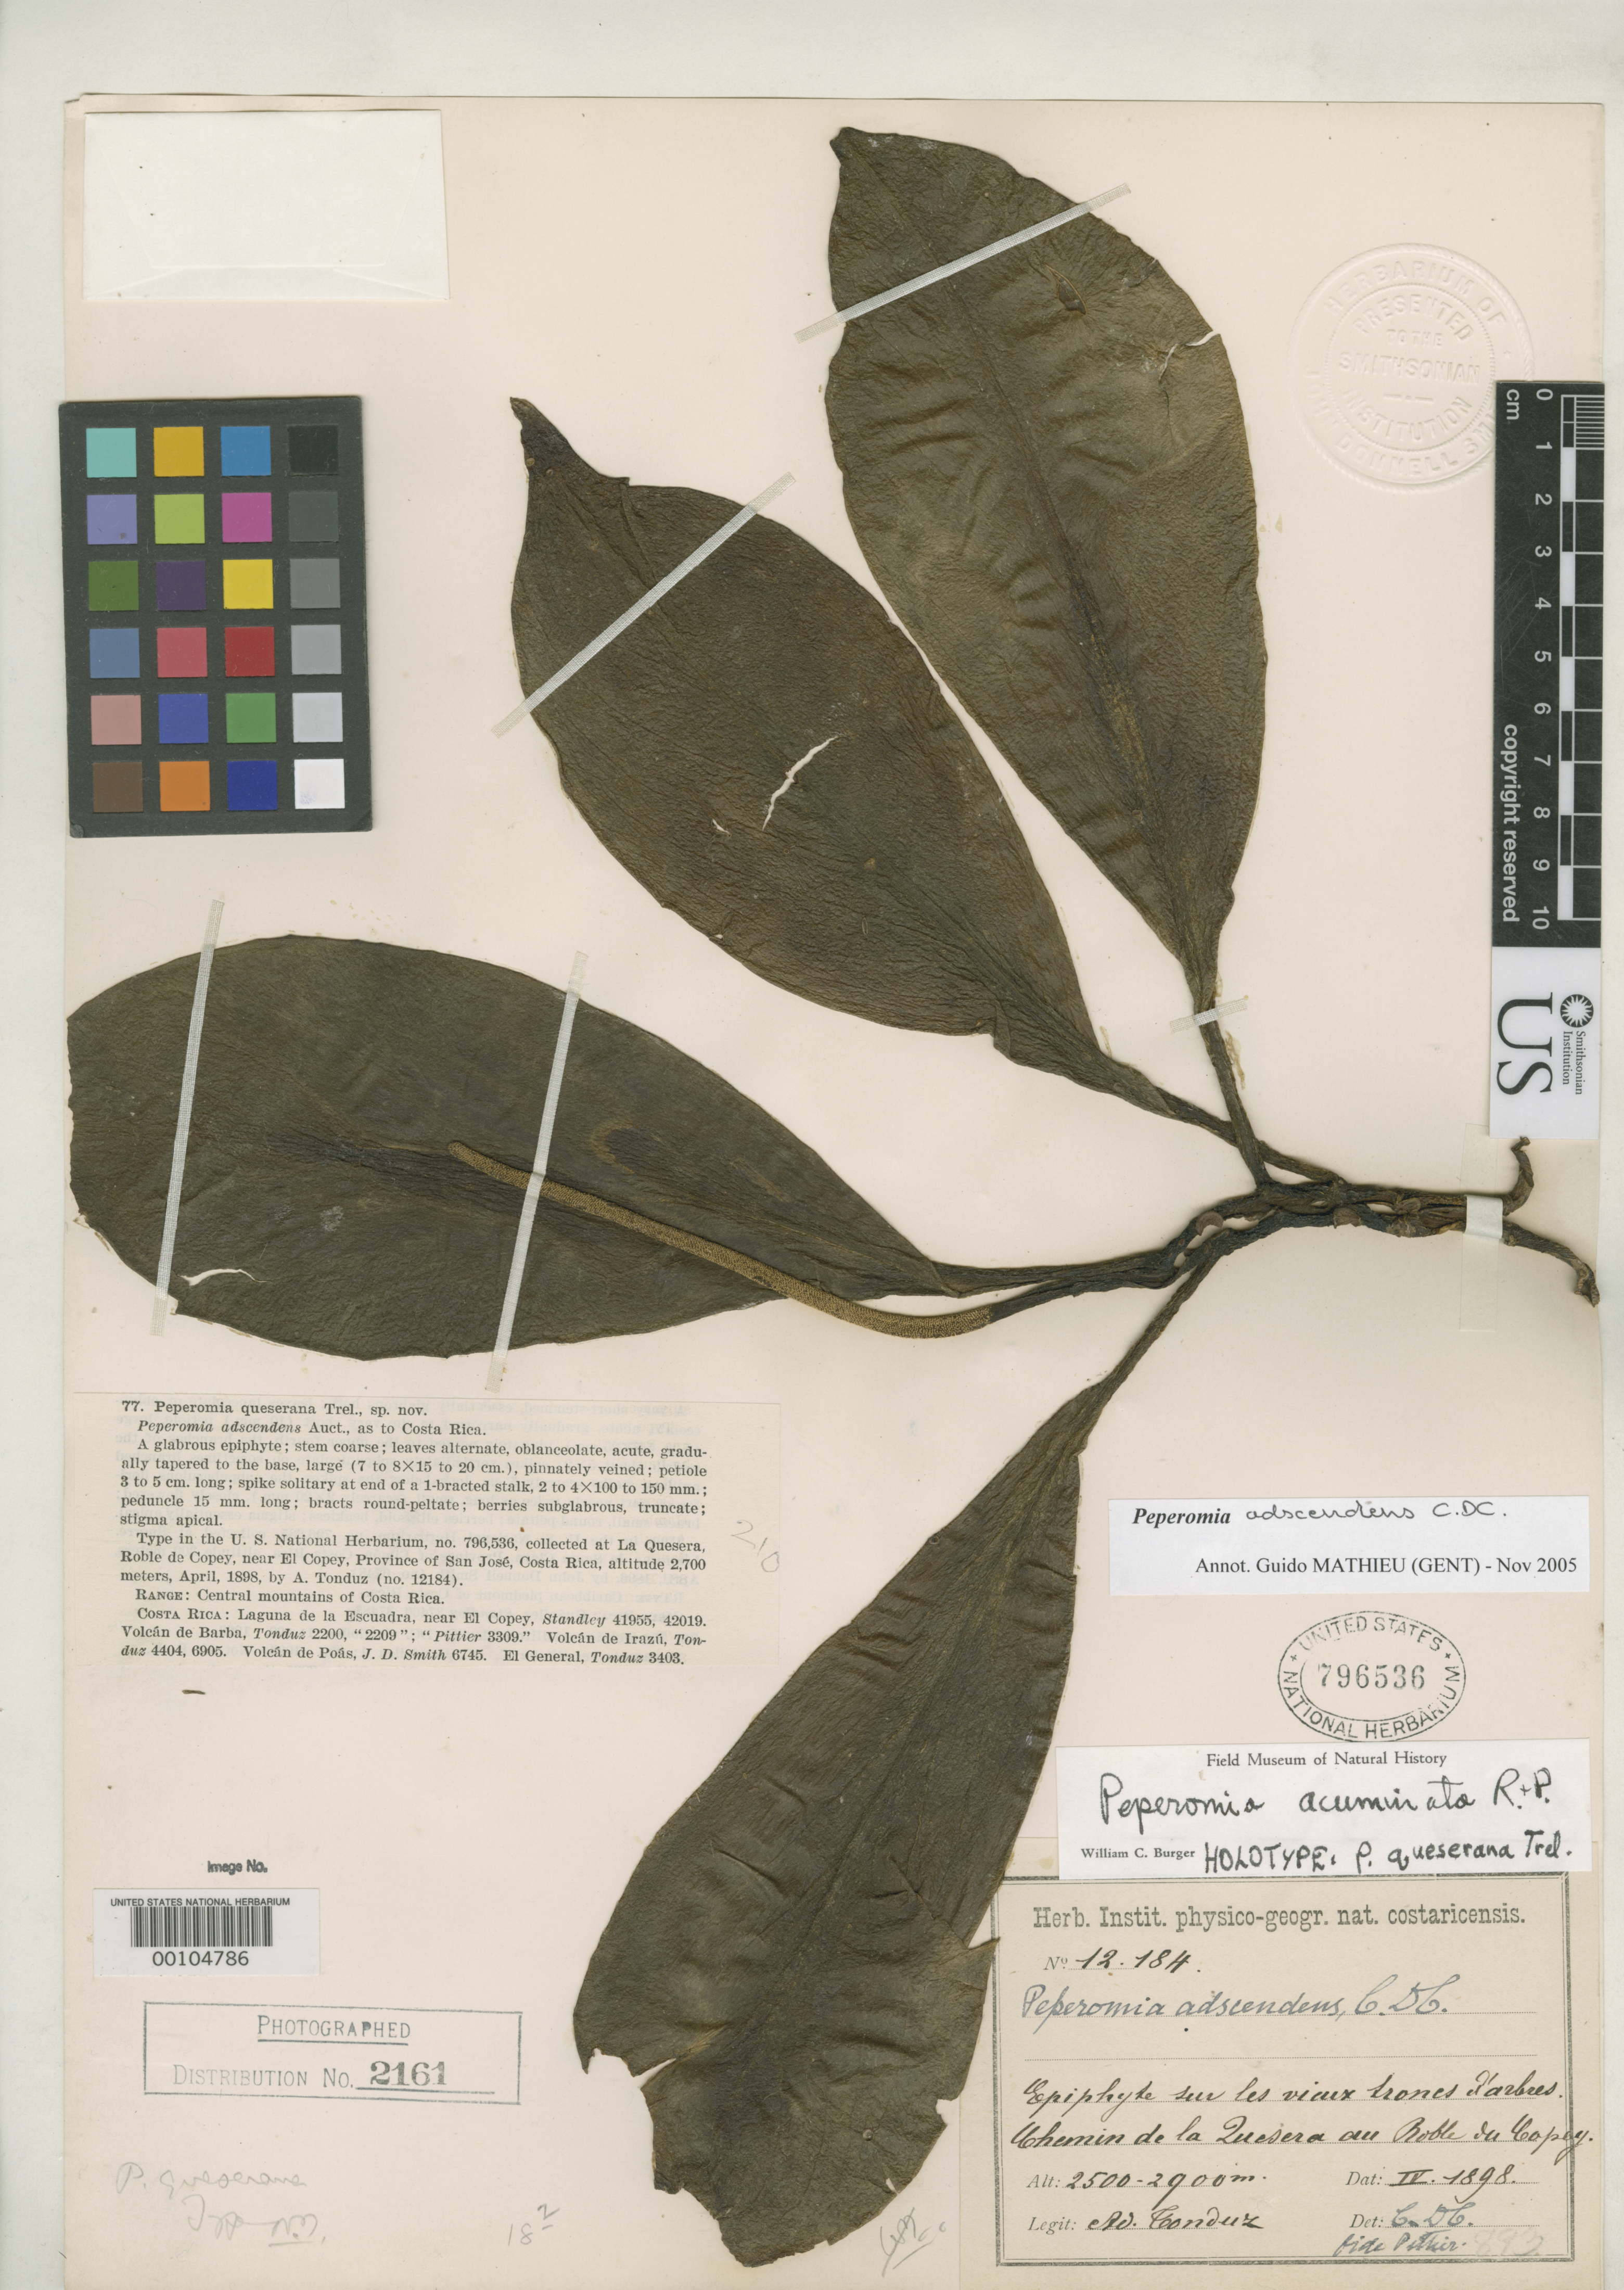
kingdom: Plantae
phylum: Tracheophyta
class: Magnoliopsida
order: Piperales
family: Piperaceae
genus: Peperomia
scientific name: Peperomia queserana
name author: Trel.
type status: Holotype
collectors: A. Tonduz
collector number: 12184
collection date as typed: Apr 1898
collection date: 1898-04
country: Costa Rica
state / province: San José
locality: La Quesera, Roble de Copey, near El Copey.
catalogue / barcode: US 796536